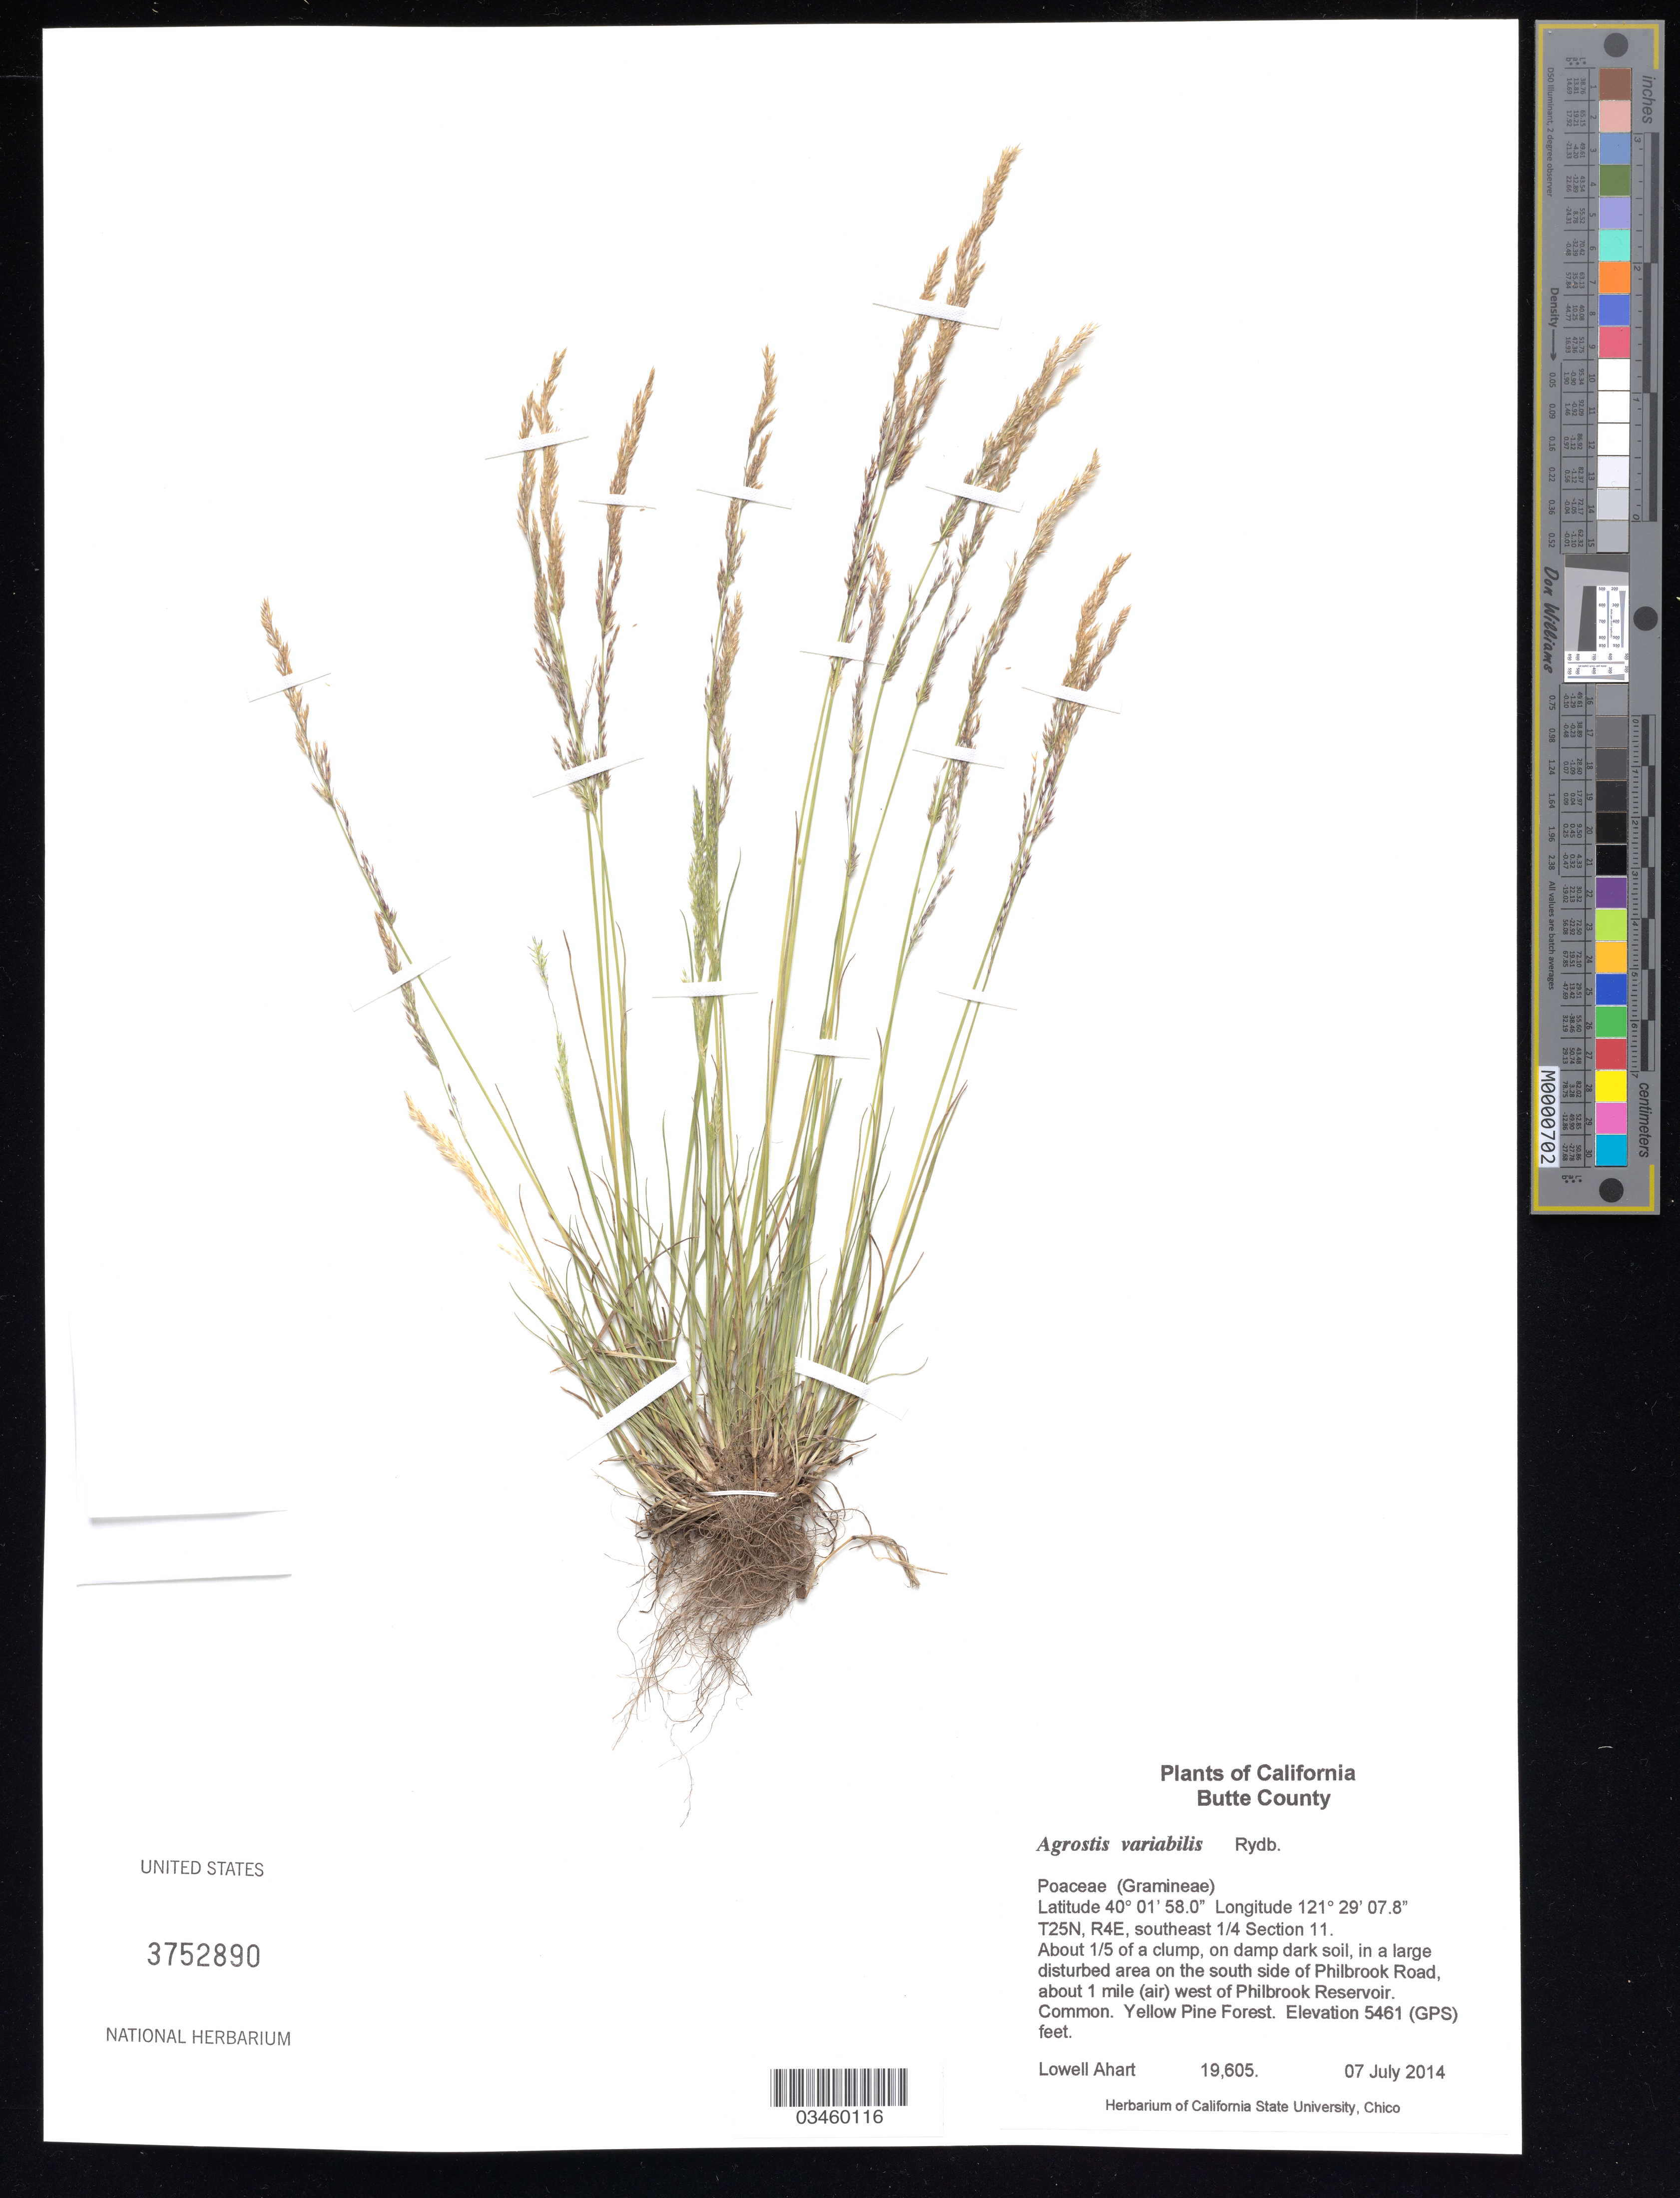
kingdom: Plantae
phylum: Tracheophyta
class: Liliopsida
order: Poales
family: Poaceae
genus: Agrostis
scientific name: Agrostis variabilis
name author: Rydb.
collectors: L. Ahart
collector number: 19605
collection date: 2014-07-07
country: United States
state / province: California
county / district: Butte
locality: On the south side of Philbrook Road, about 1 mile (air) west of Philbrook Reservoir.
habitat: Damp dark soil, in large disturbed area. Yellow Pine Forest.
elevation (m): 1665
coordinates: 40 01 58.0 N, 121 29 07.8 W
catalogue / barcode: US 3752890